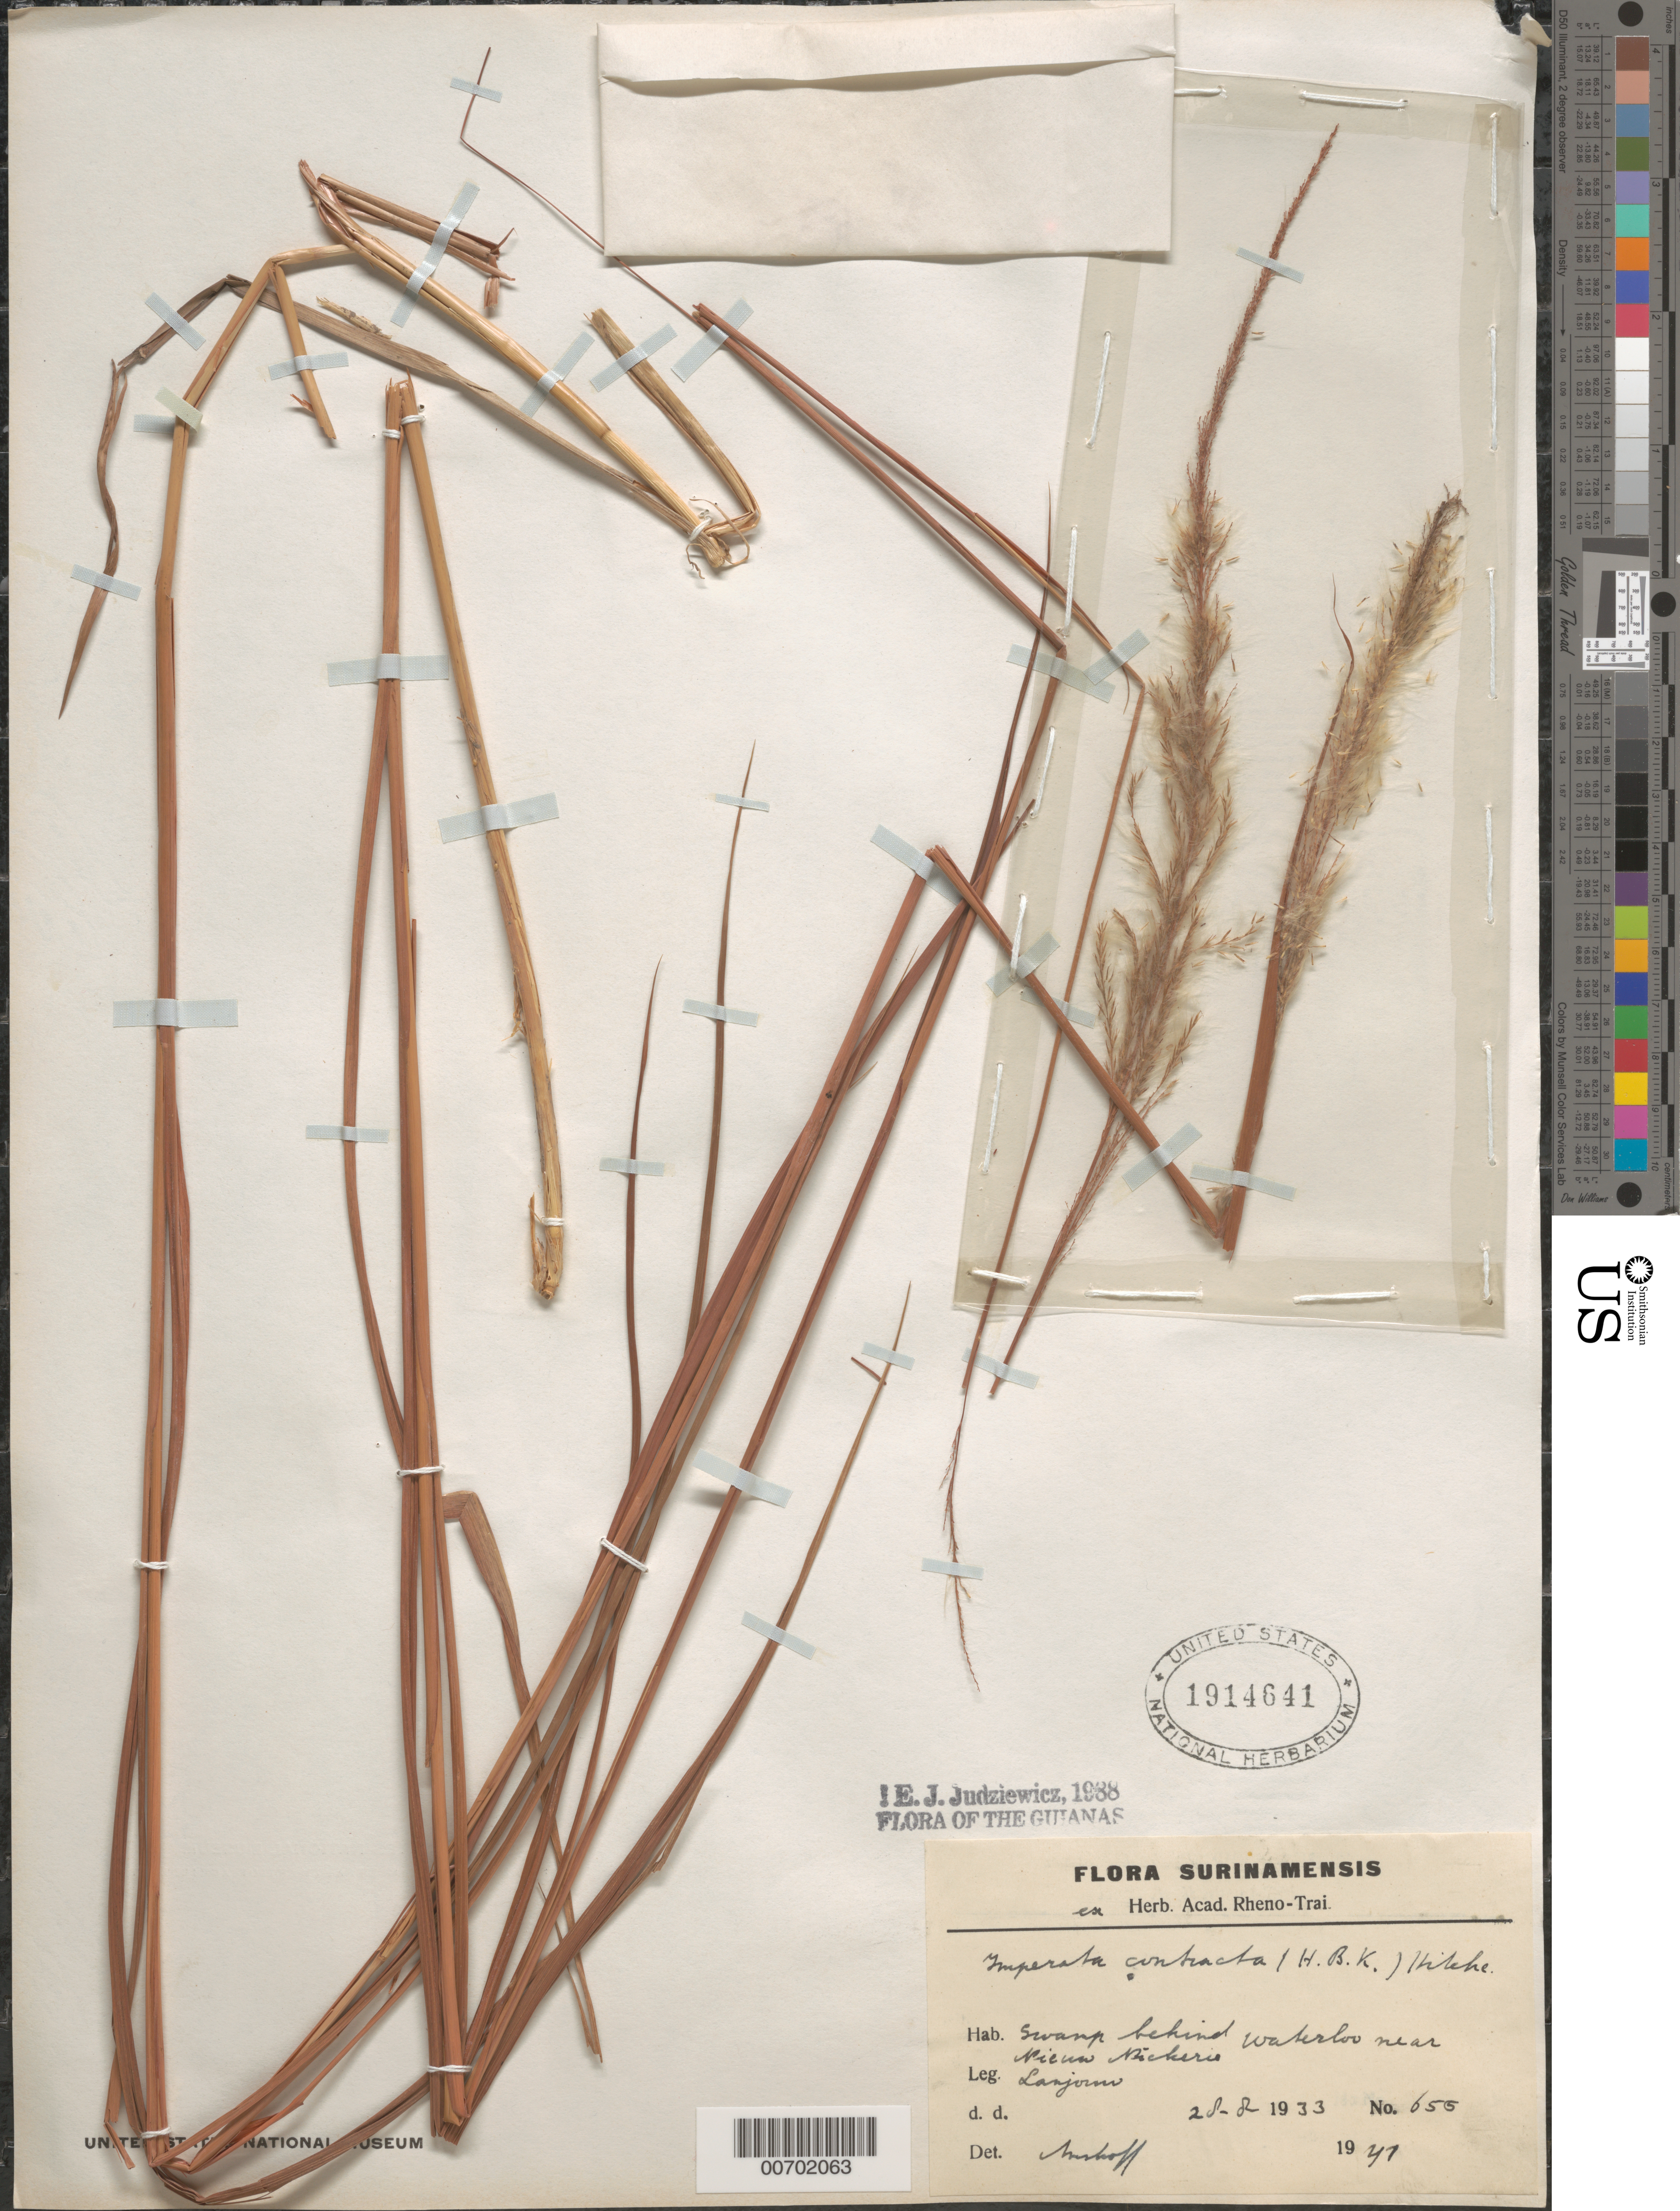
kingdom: Plantae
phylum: Tracheophyta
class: Liliopsida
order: Poales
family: Poaceae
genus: Imperata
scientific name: Imperata contracta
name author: (Kunth) Hitchc.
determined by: Judziewicz, E. J.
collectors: J. Lanjouw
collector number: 655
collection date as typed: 28-Aug-33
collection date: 1933-08-28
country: Suriname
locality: Waterloo, near Nieuw Nickerie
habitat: Swamp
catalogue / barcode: US 1914641